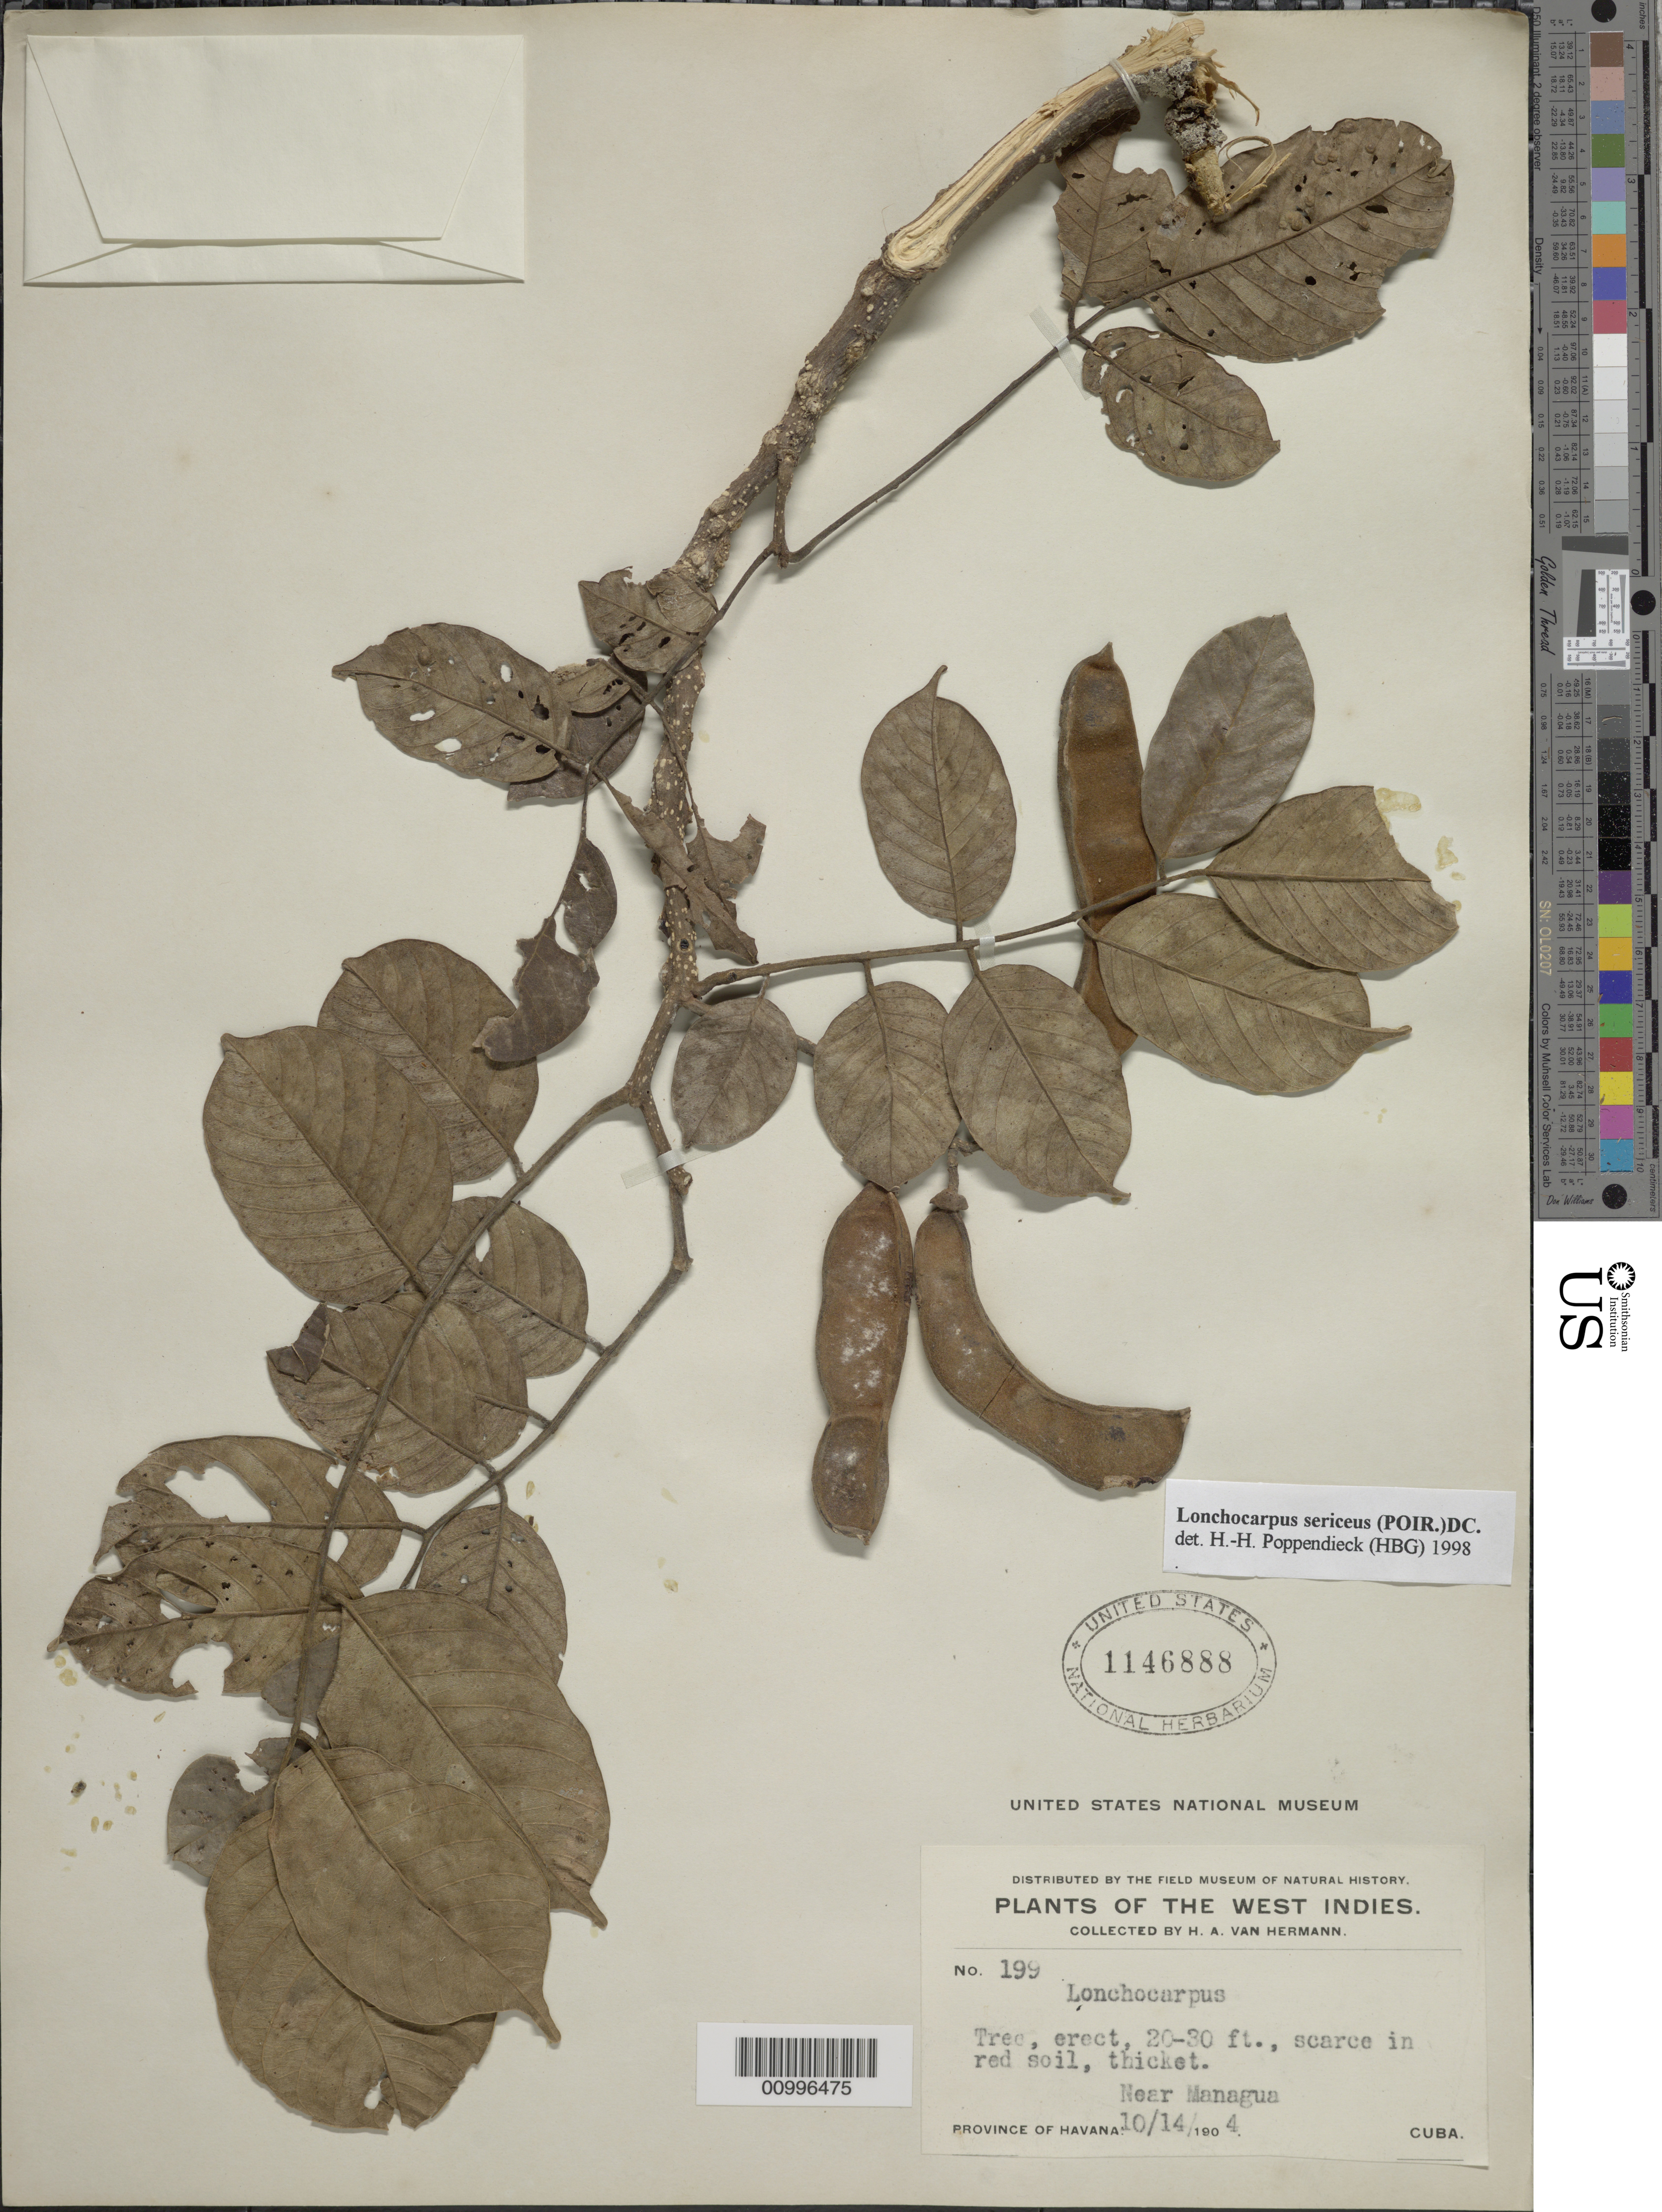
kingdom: Plantae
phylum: Tracheophyta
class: Magnoliopsida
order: Fabales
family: Fabaceae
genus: Lonchocarpus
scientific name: Lonchocarpus sericeus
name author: (Poir.) Kunth ex DC.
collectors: H. A. Van Hermann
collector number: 199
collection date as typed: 14 Oct 1904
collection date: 1904-10-14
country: Cuba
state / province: La Habana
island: Cuba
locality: La Habana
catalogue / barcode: US 1146888